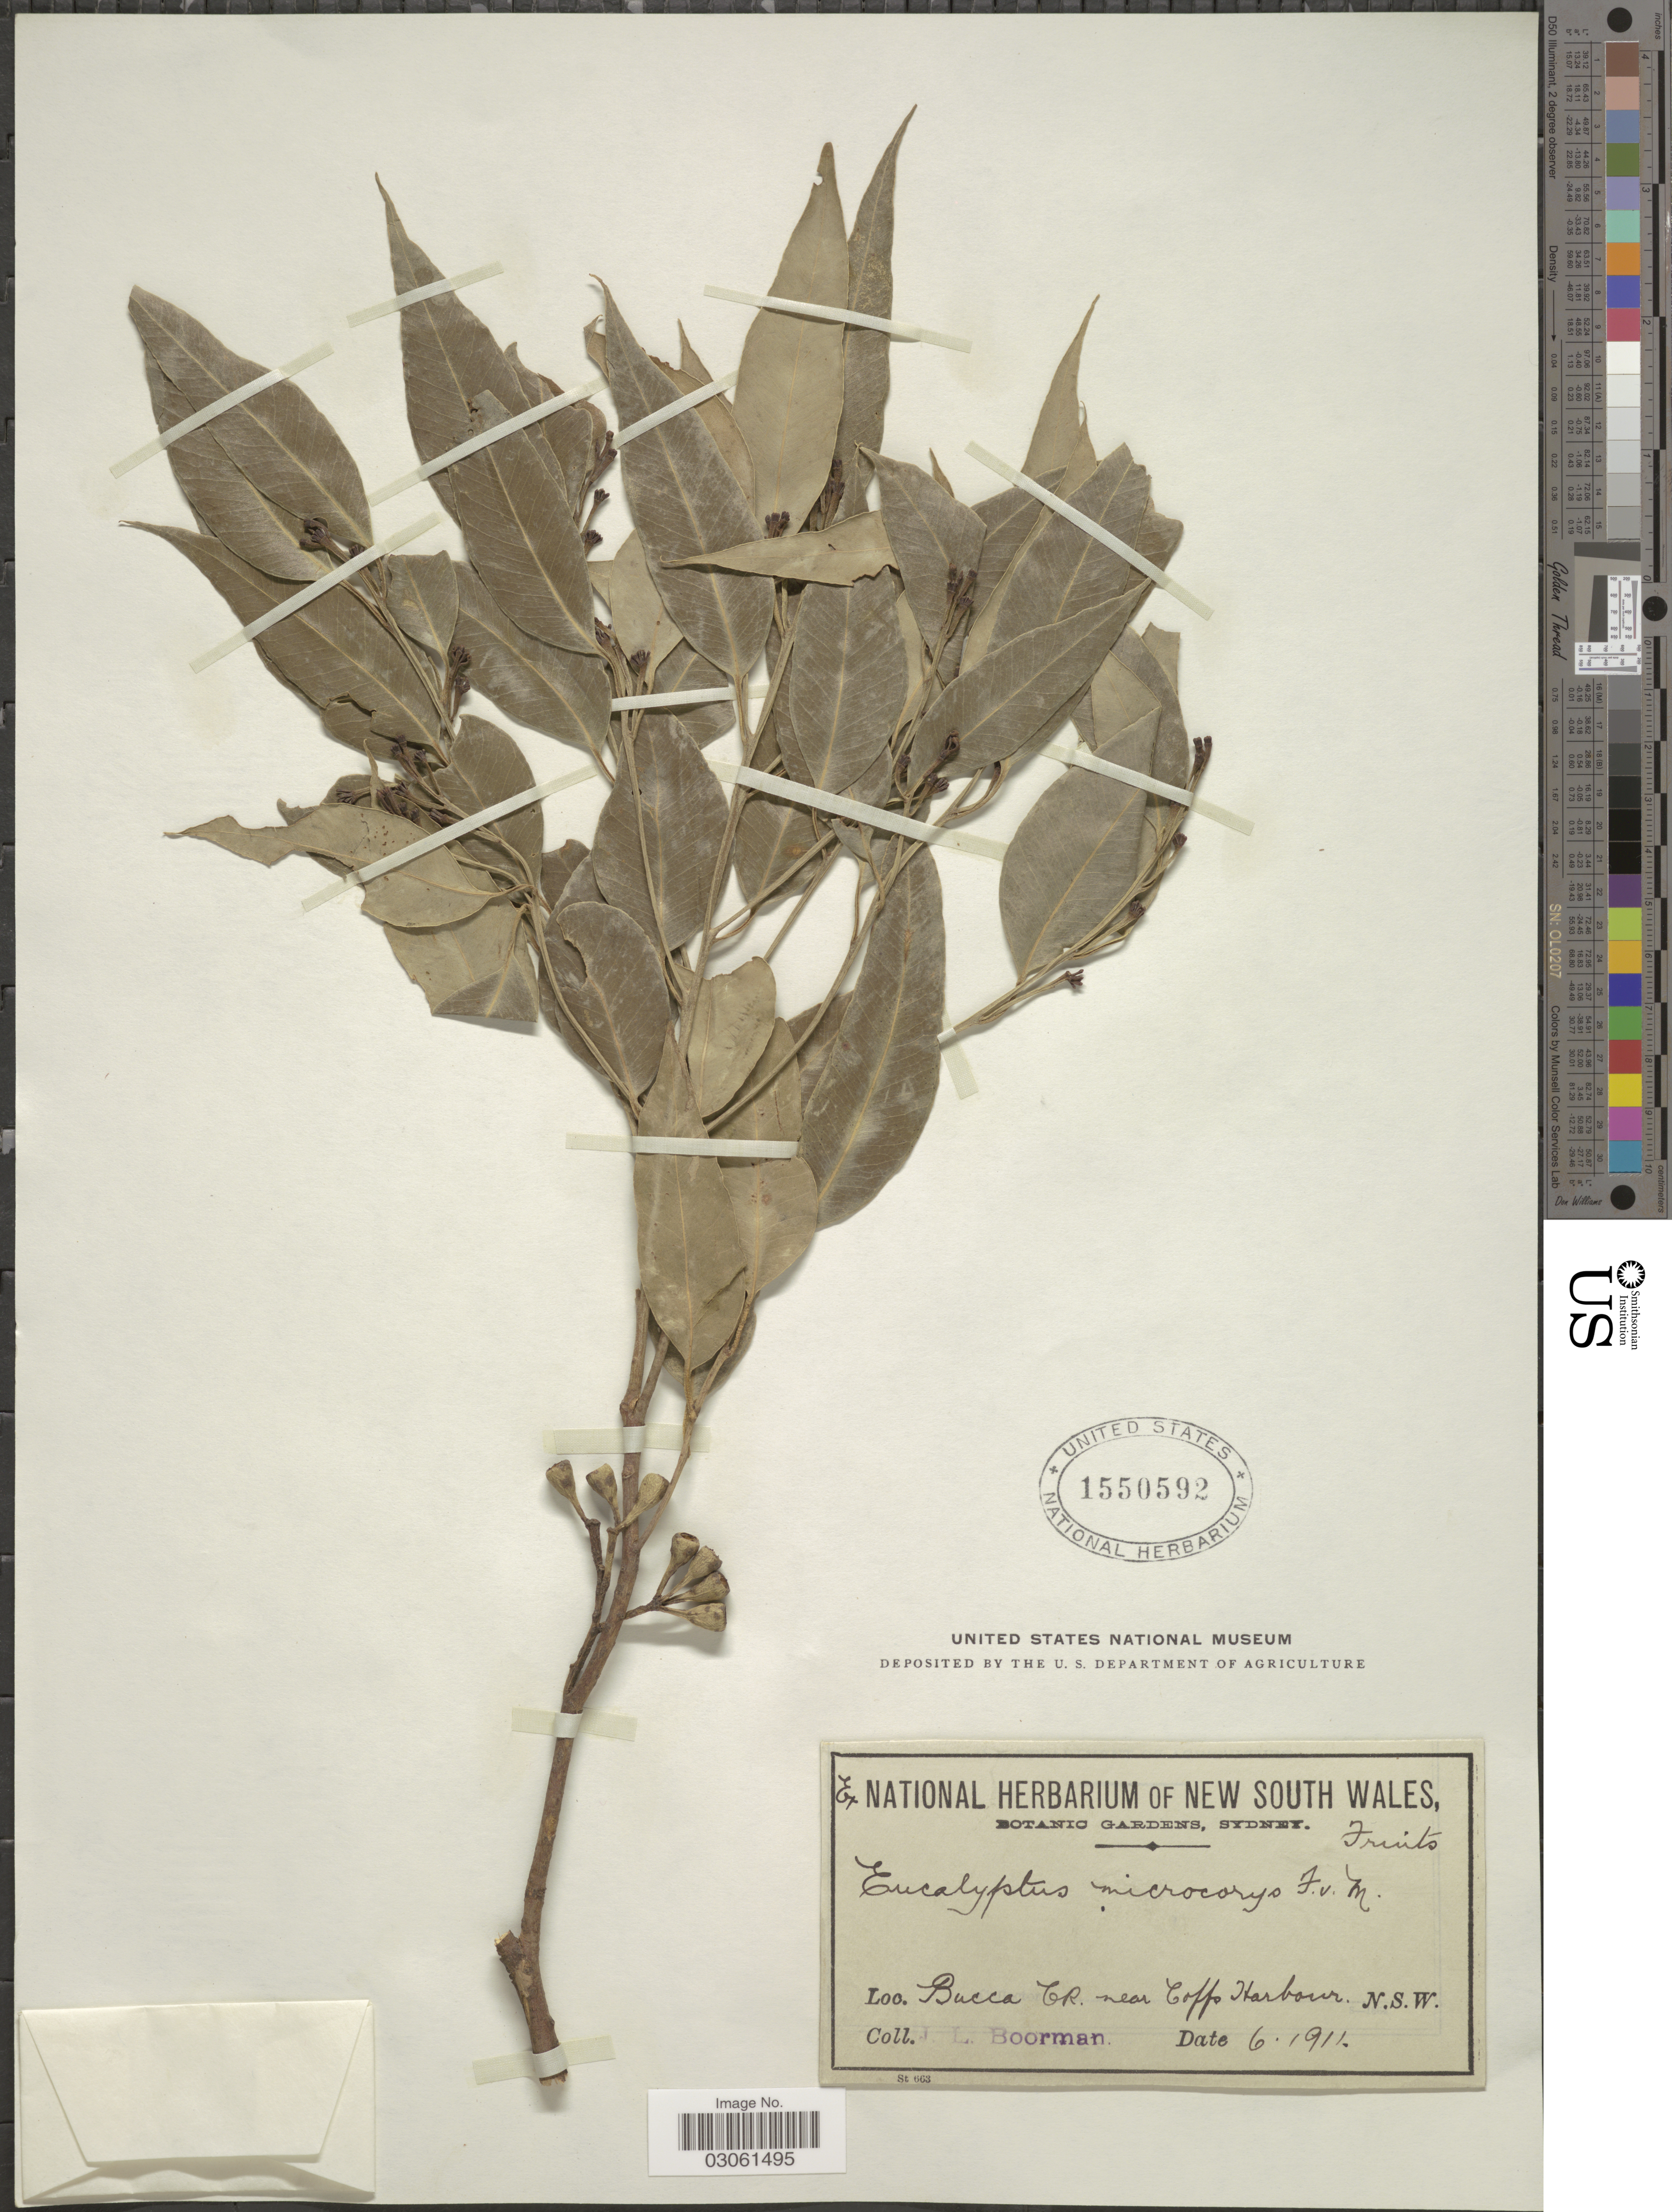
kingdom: Plantae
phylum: Tracheophyta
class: Magnoliopsida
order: Myrtales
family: Myrtaceae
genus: Eucalyptus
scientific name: Eucalyptus microcorys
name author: F. Muell.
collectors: J. Boorman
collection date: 1911-06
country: Australia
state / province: New South Wales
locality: Bucca Cr. near Coffs Harbour. N. S. W.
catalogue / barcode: US 1550592